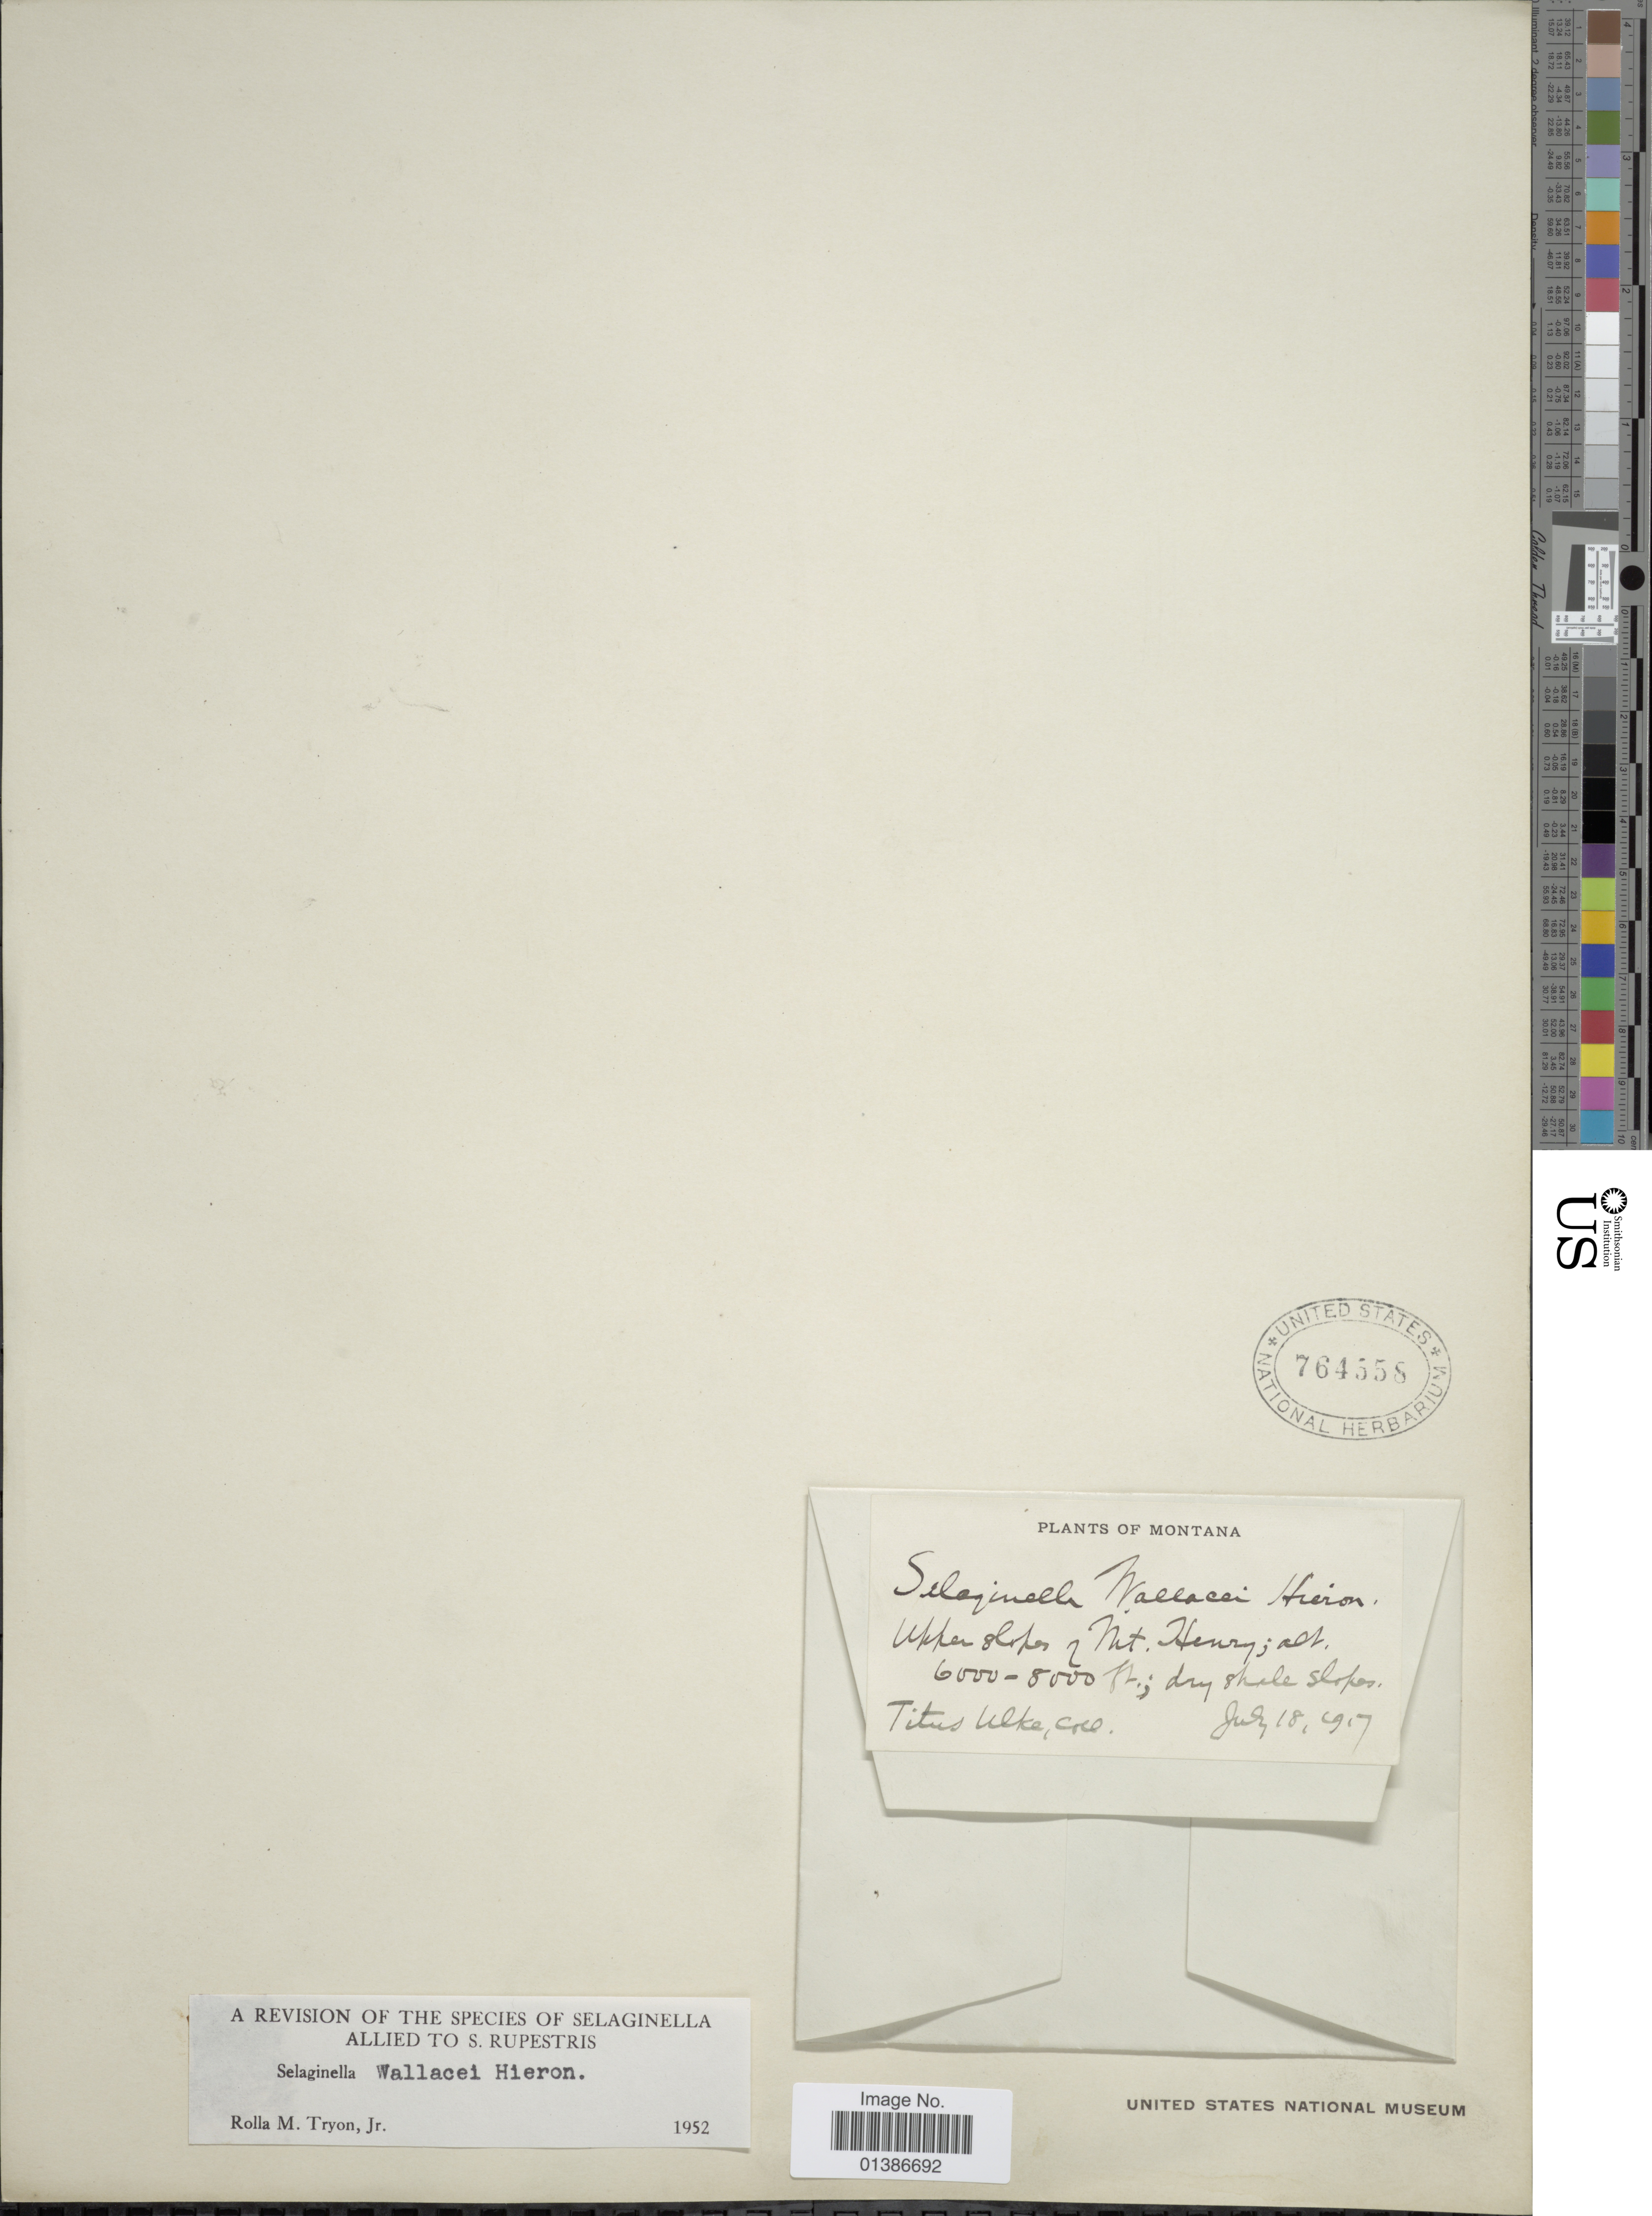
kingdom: Plantae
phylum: Tracheophyta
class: Lycopodiopsida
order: Selaginellales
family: Selaginellaceae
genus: Selaginella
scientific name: Selaginella wallacei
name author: Hieron.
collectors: T. Ulke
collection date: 1917-07-18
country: United States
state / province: Montana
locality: Upper slopes of Mt. Henry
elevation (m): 1829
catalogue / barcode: US 764558